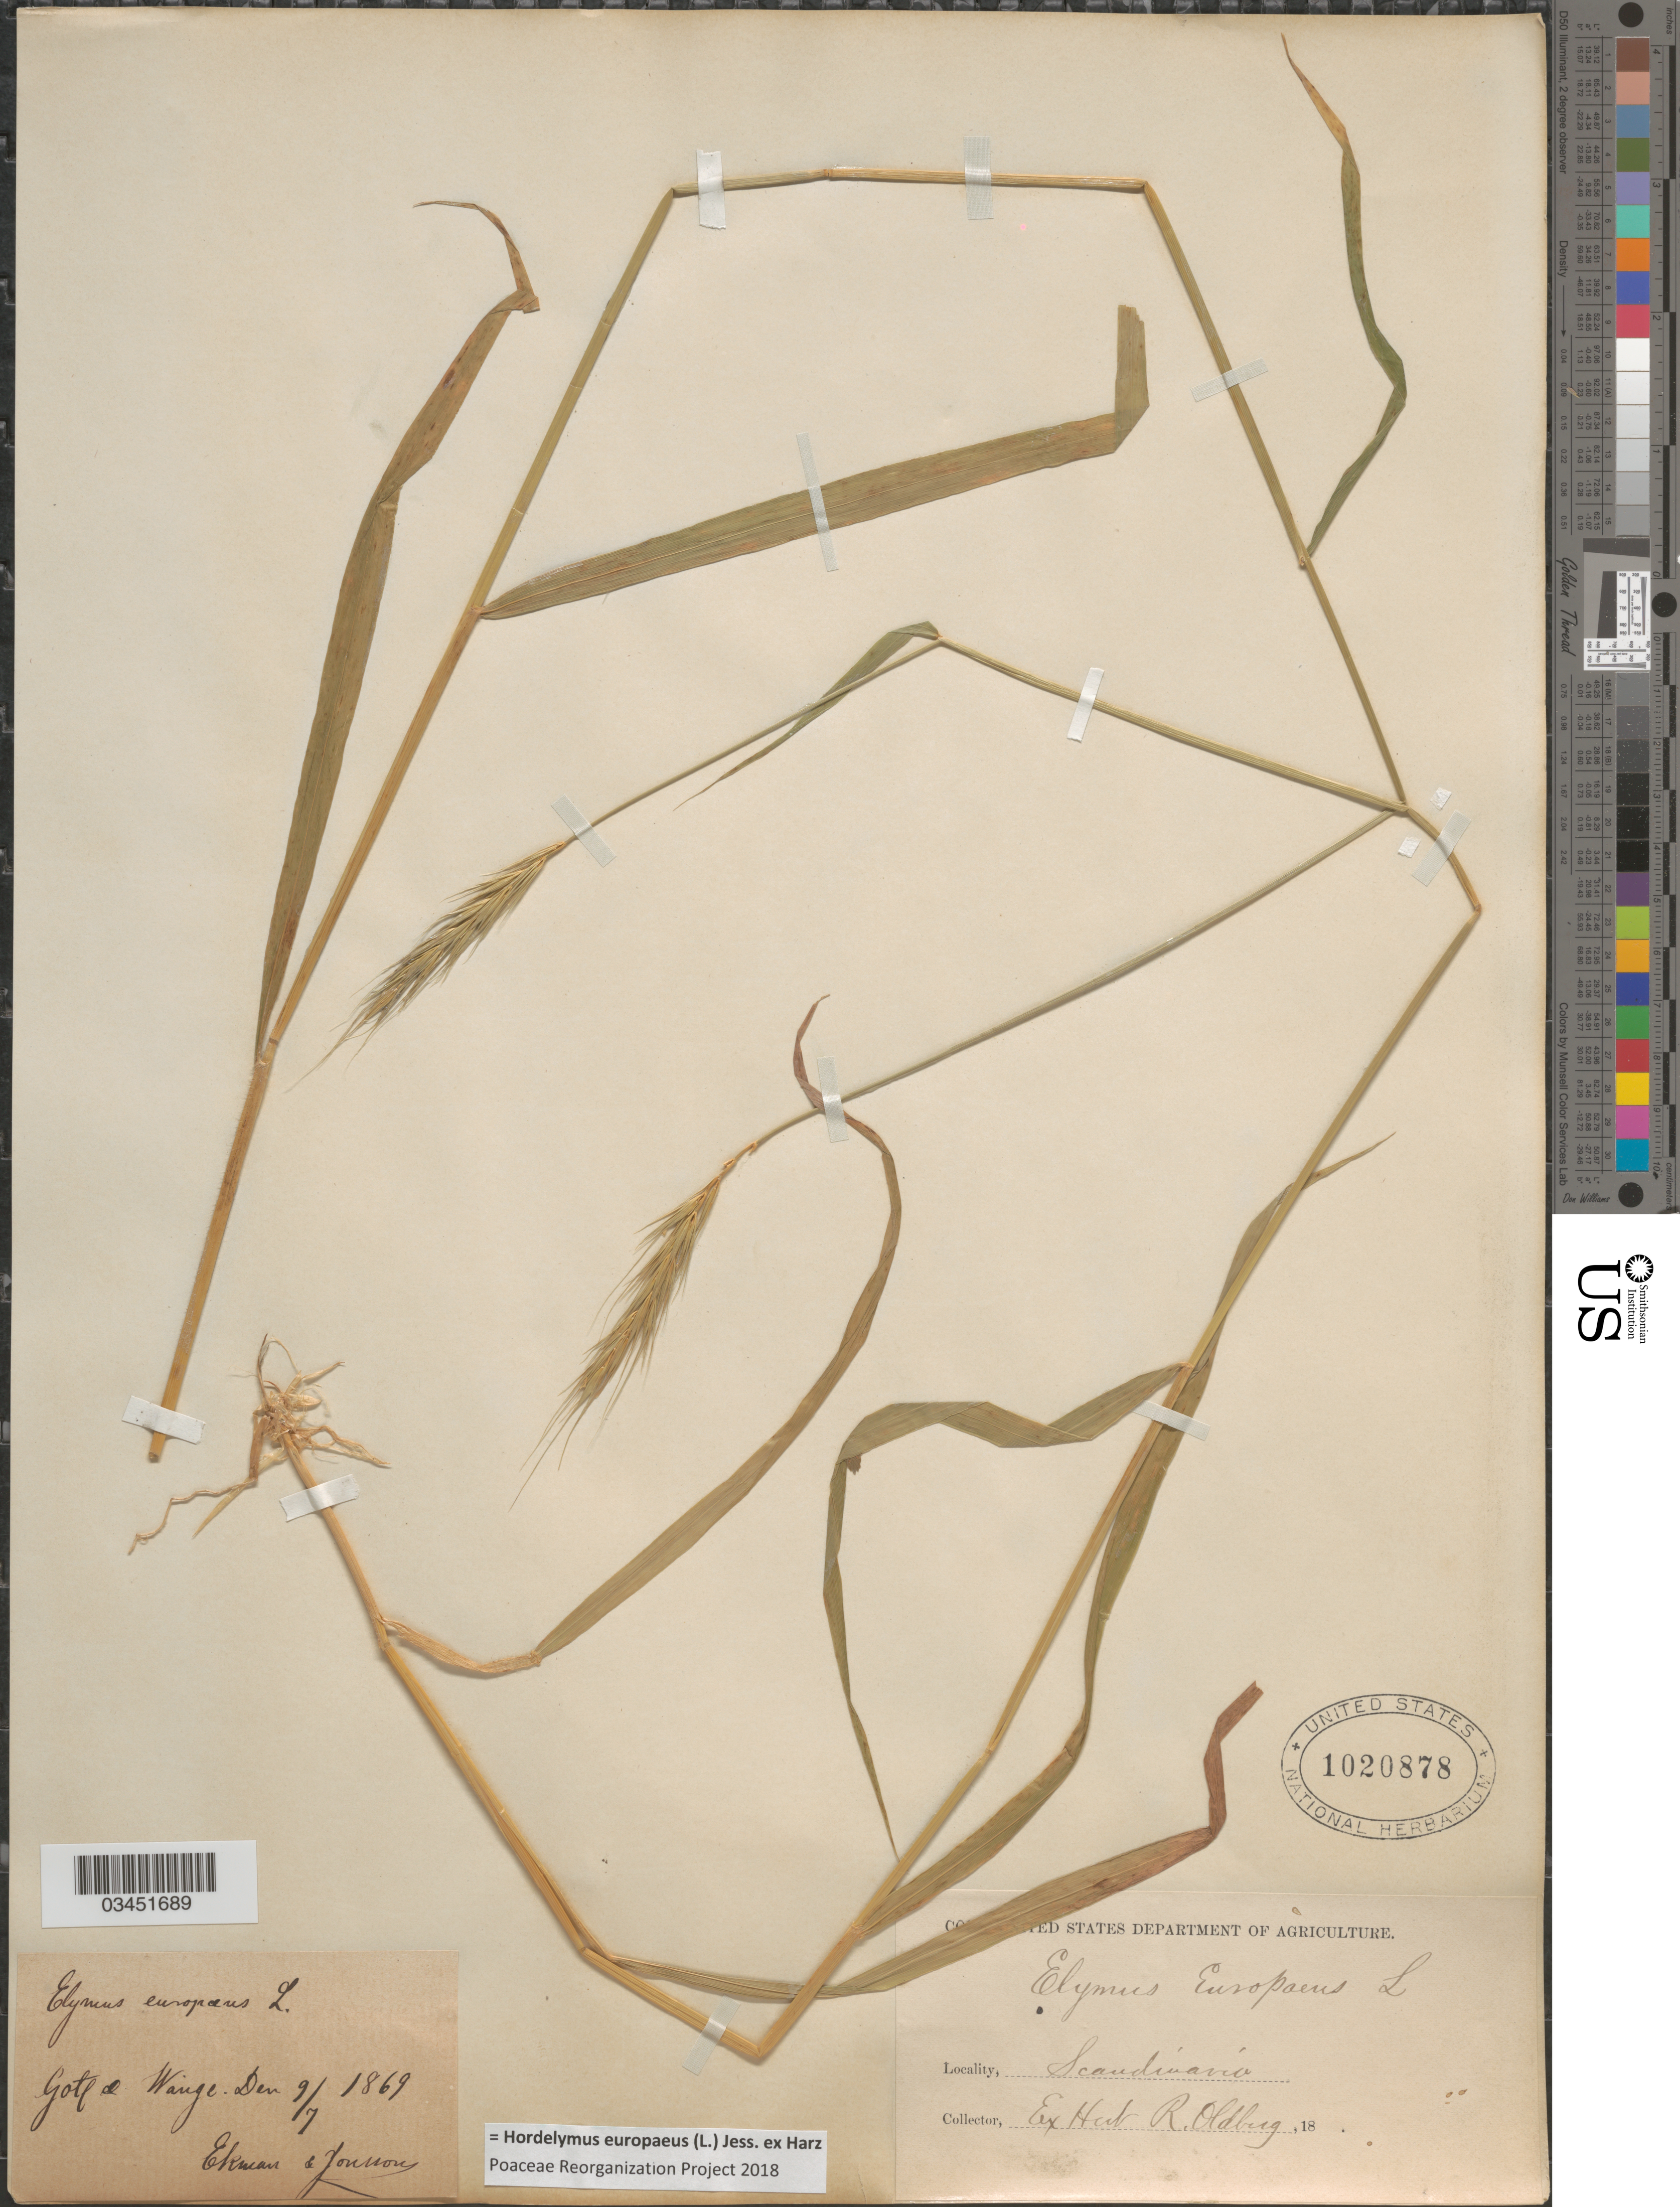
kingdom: Plantae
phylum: Tracheophyta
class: Liliopsida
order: Poales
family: Poaceae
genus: Hordelymus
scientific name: Hordelymus europaeus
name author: (L.) Jess. ex Harz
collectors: -. Ekman & -. Jonsson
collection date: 1869-07-09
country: Sweden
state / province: Gotland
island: Gotland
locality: Gotl. de Wange. Scandinavia.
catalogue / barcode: US 1020878